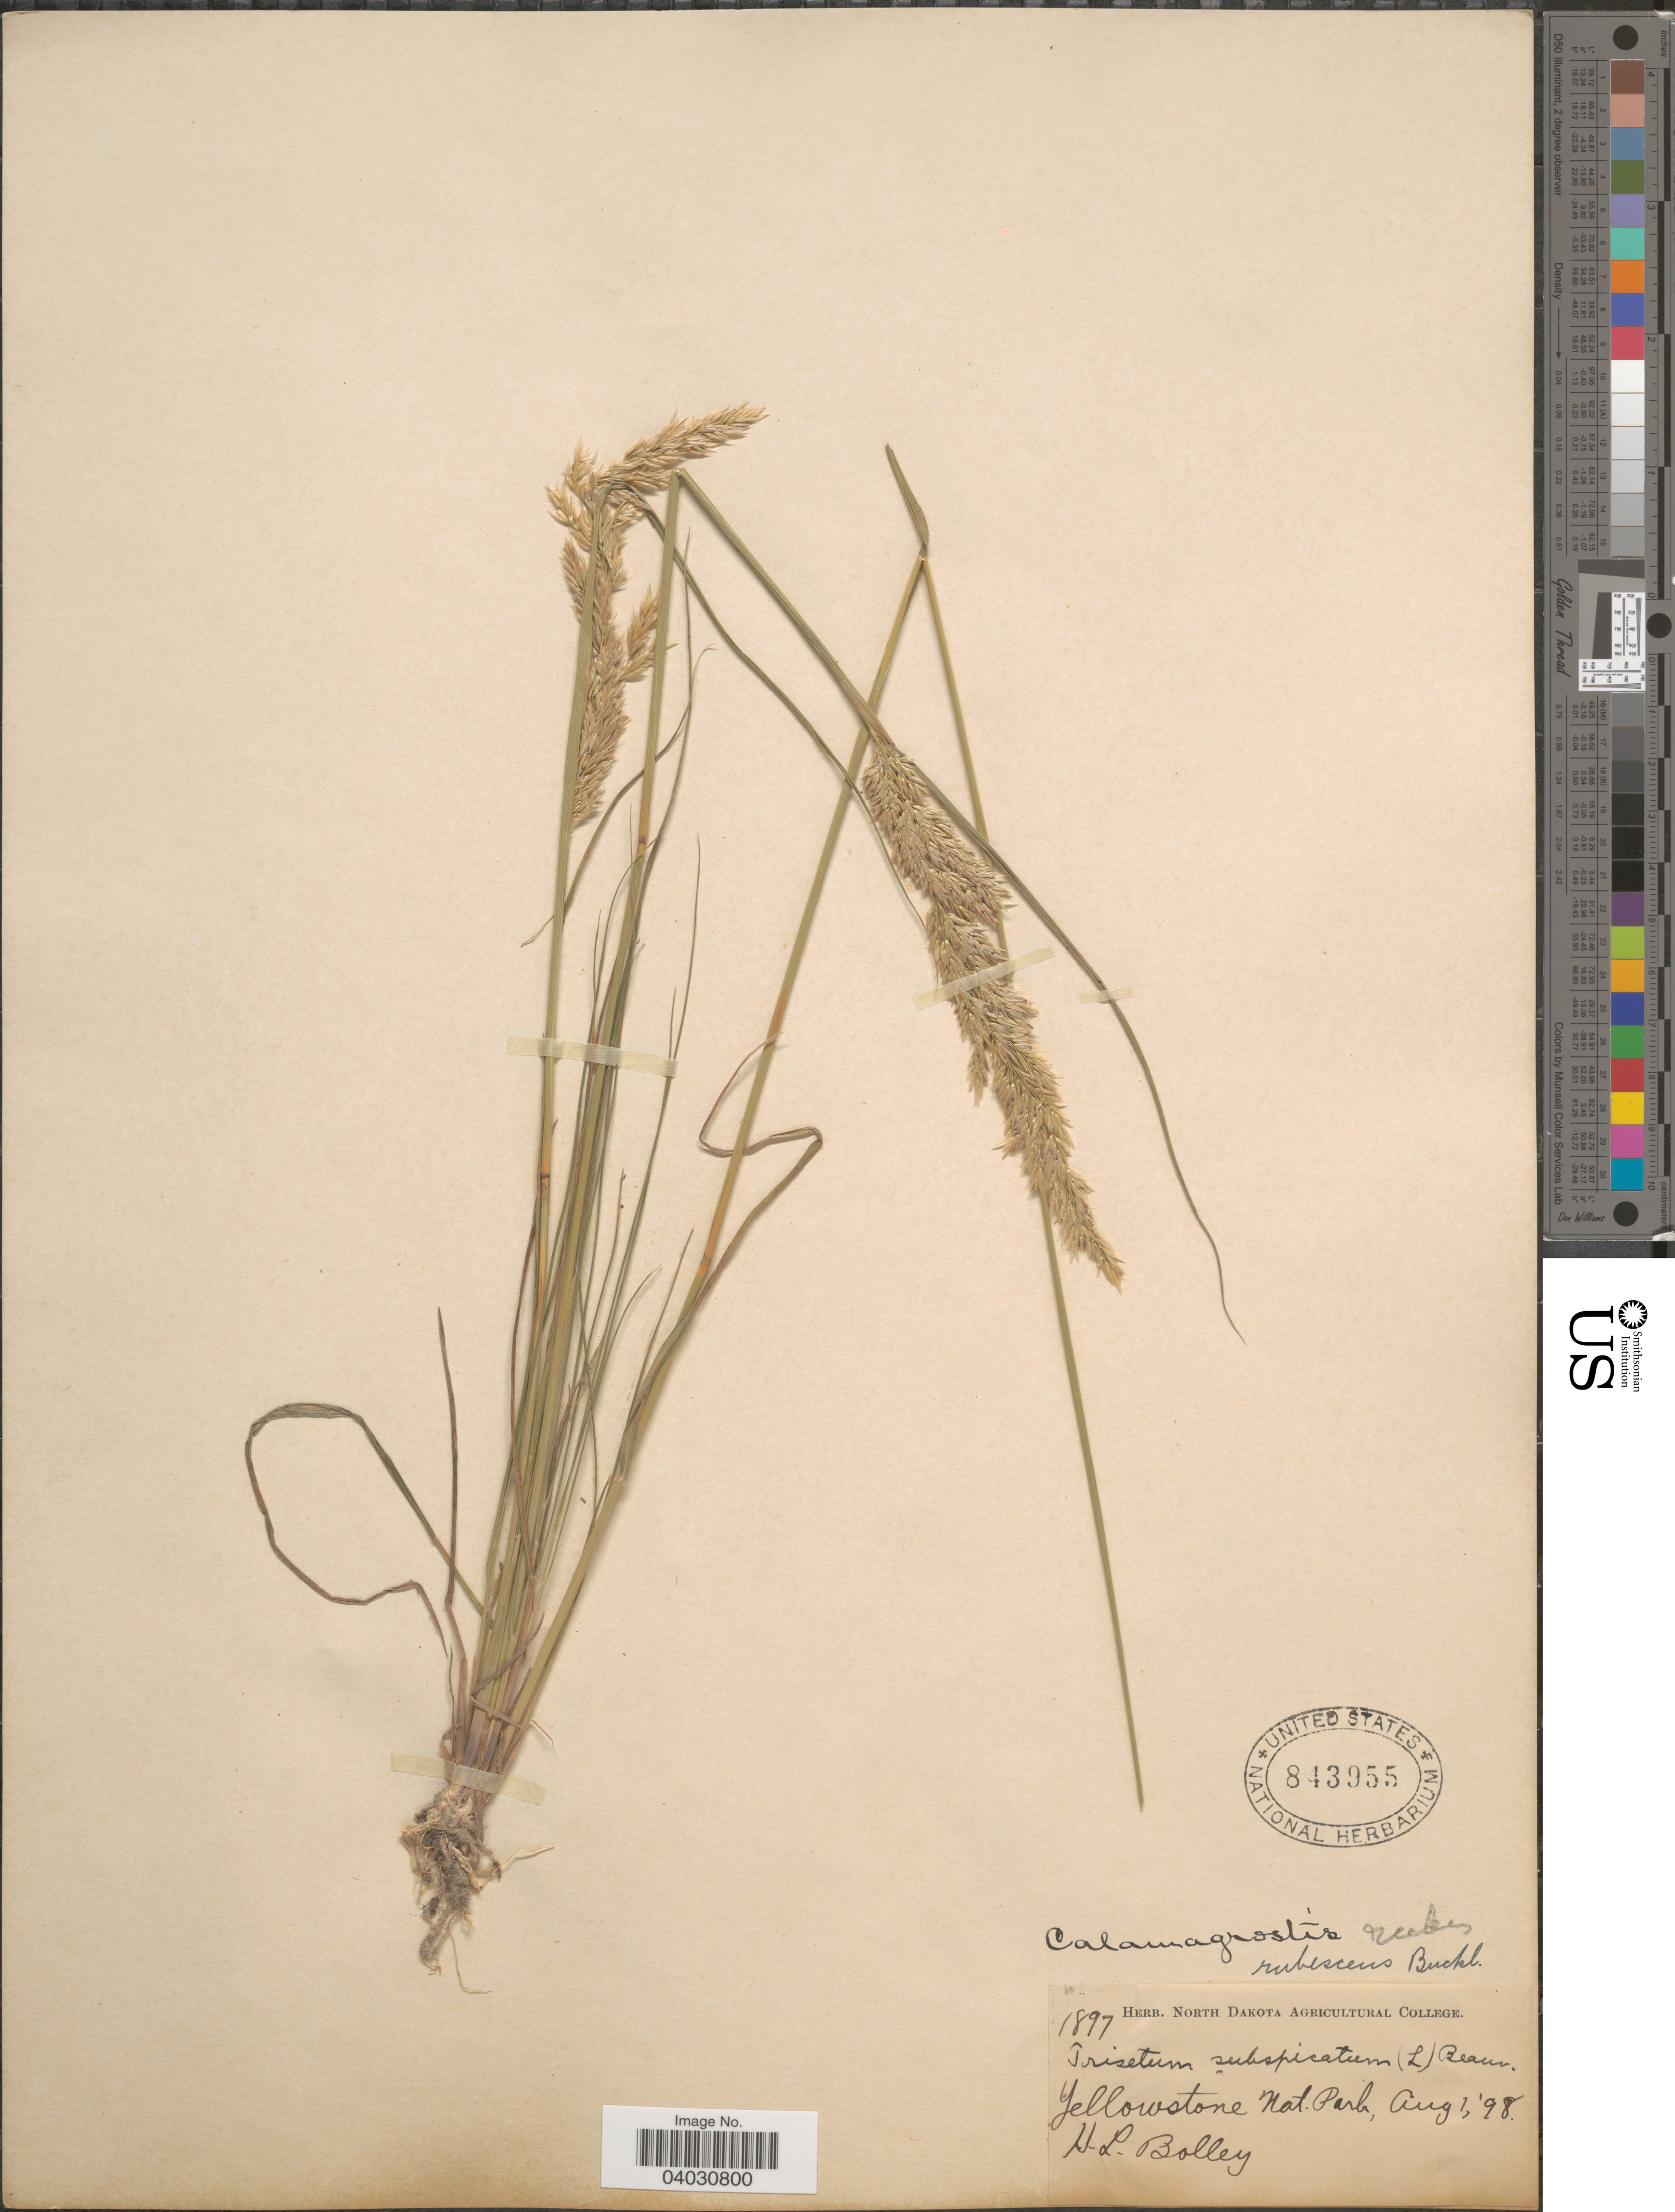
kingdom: Plantae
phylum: Tracheophyta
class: Liliopsida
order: Poales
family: Poaceae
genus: Calamagrostis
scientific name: Calamagrostis rubescens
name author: Buckley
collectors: H. Bolley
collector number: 1897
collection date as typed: Transcribed d/m/y: 1/8/98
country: United States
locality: Yellowstone Nat. Park.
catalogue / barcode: US 843955